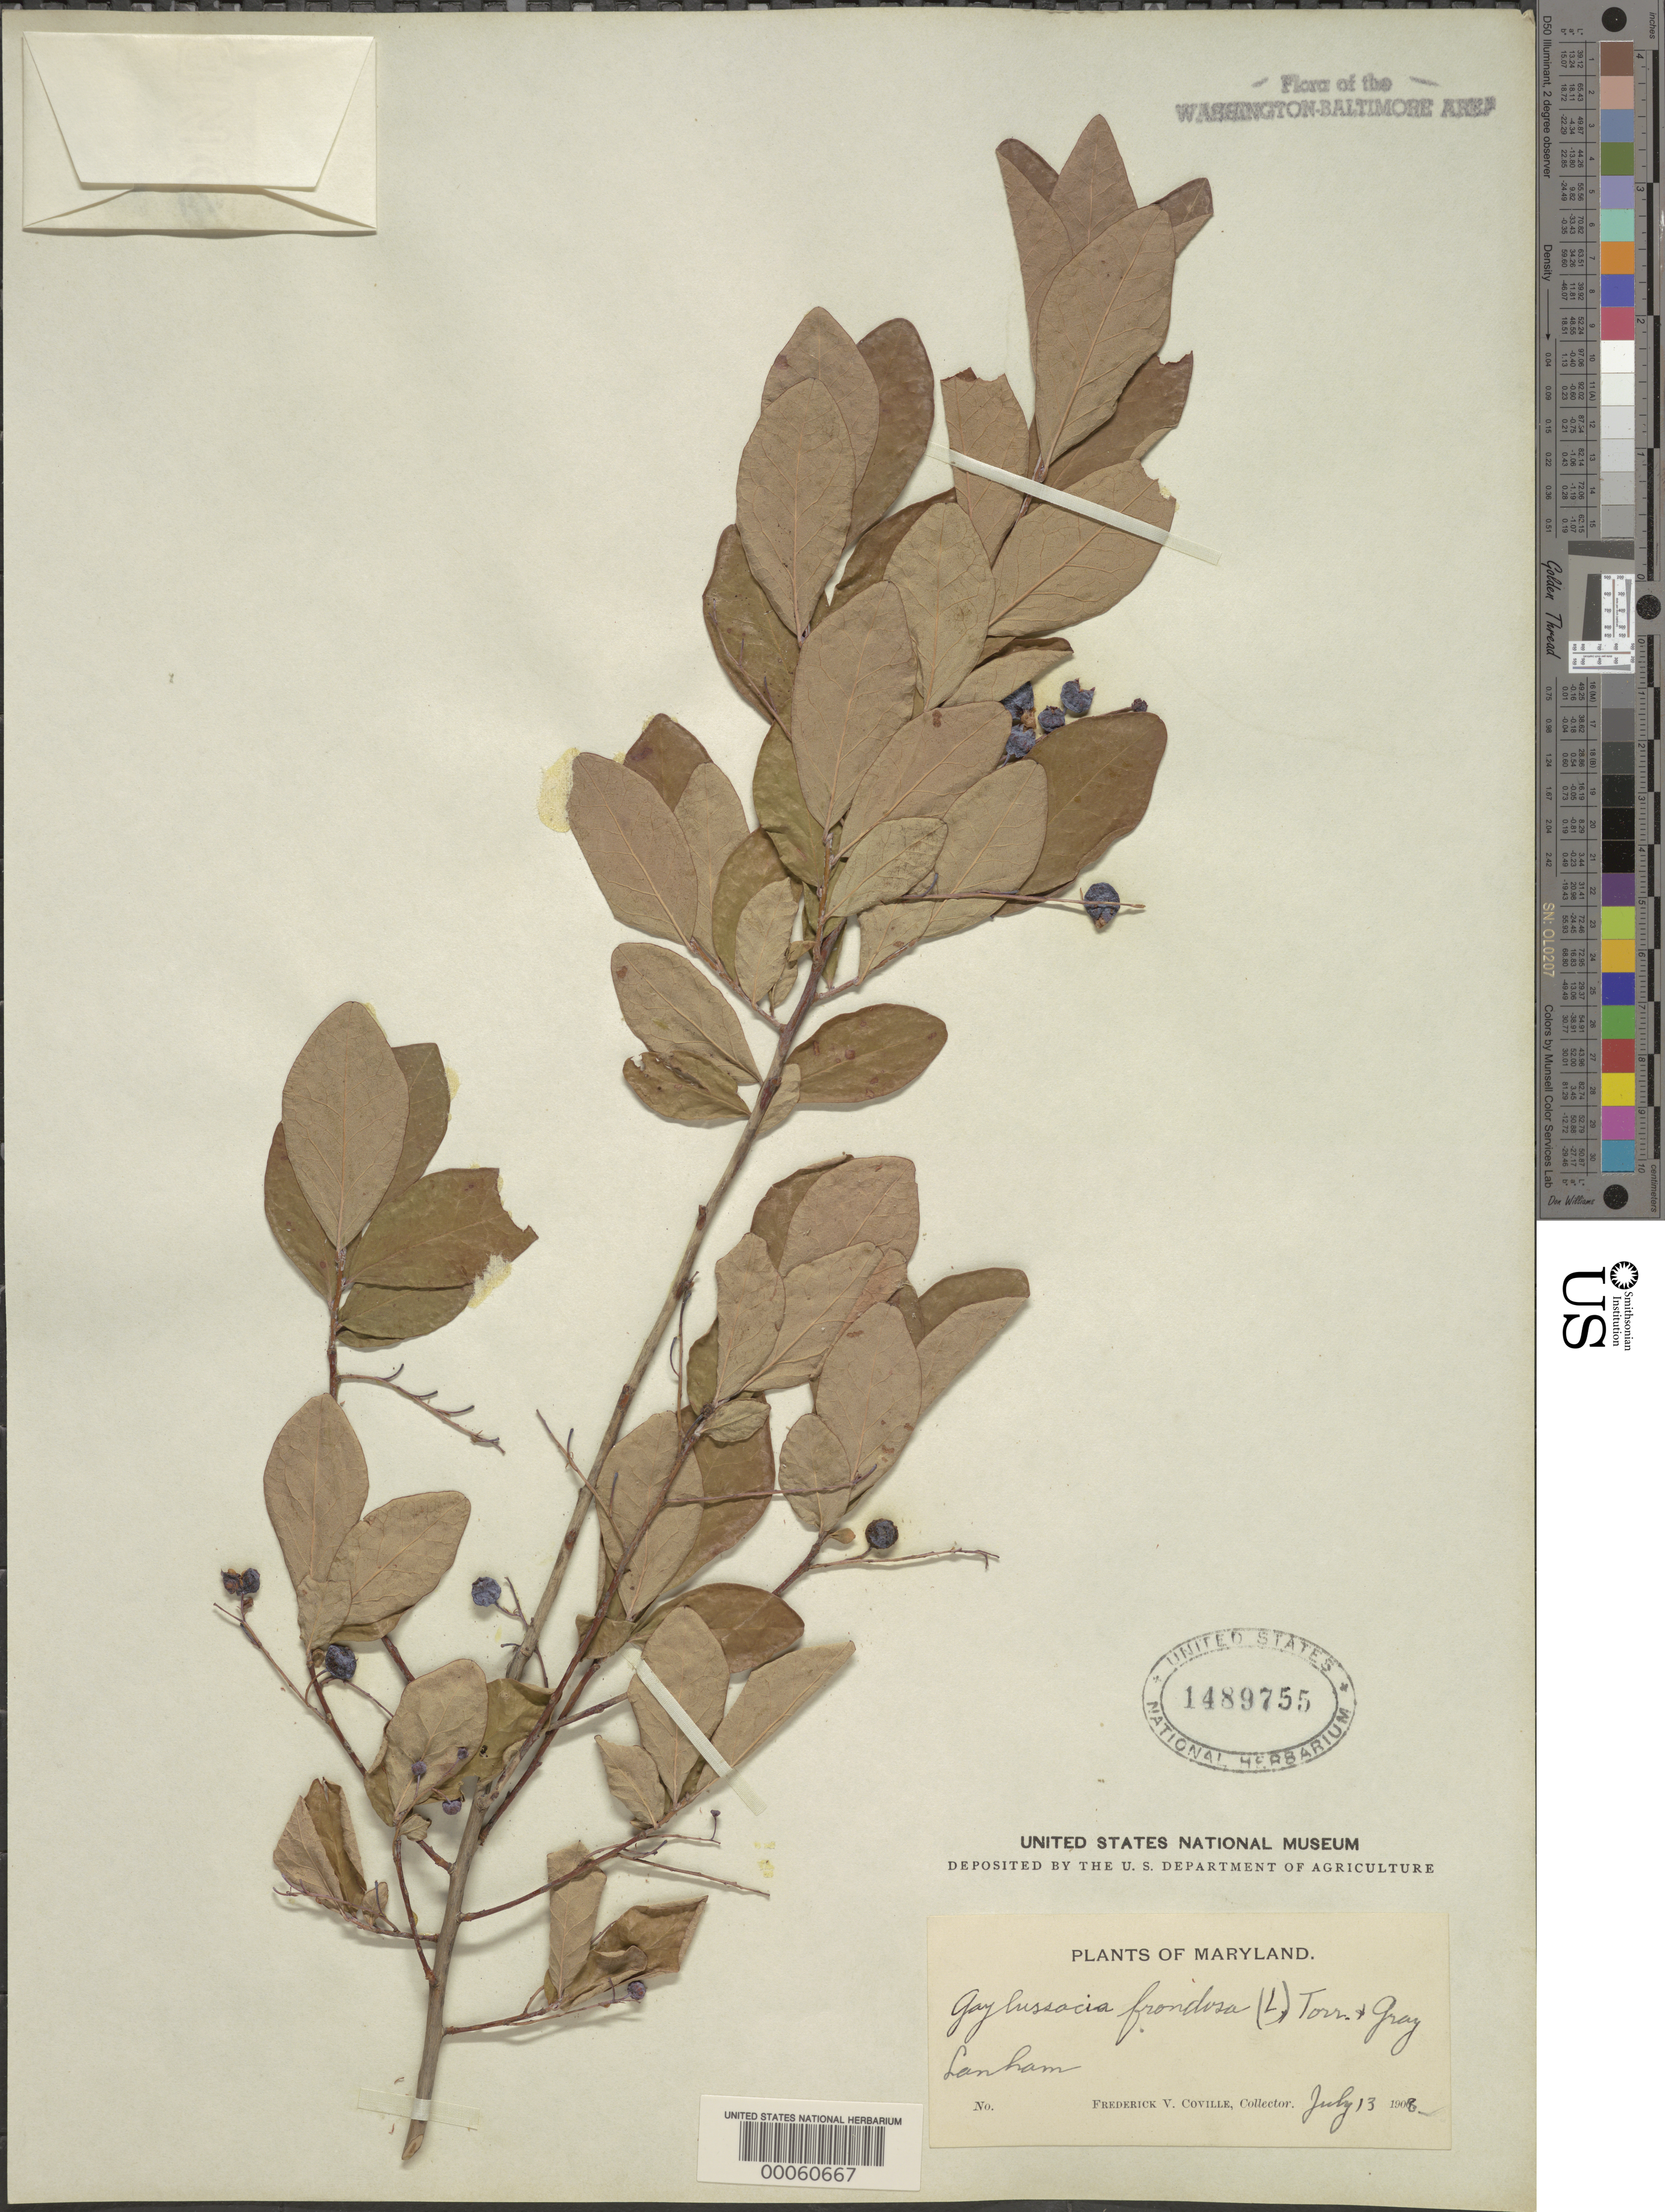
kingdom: Plantae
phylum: Tracheophyta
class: Magnoliopsida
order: Ericales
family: Ericaceae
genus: Gaylussacia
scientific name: Gaylussacia frondosa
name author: (L.) Torr. & A. Gray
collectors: F. V. Coville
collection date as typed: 13 Jul 1908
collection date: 1908-07-13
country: United States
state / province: Maryland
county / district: Prince George's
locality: Lanham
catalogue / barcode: US 1489755